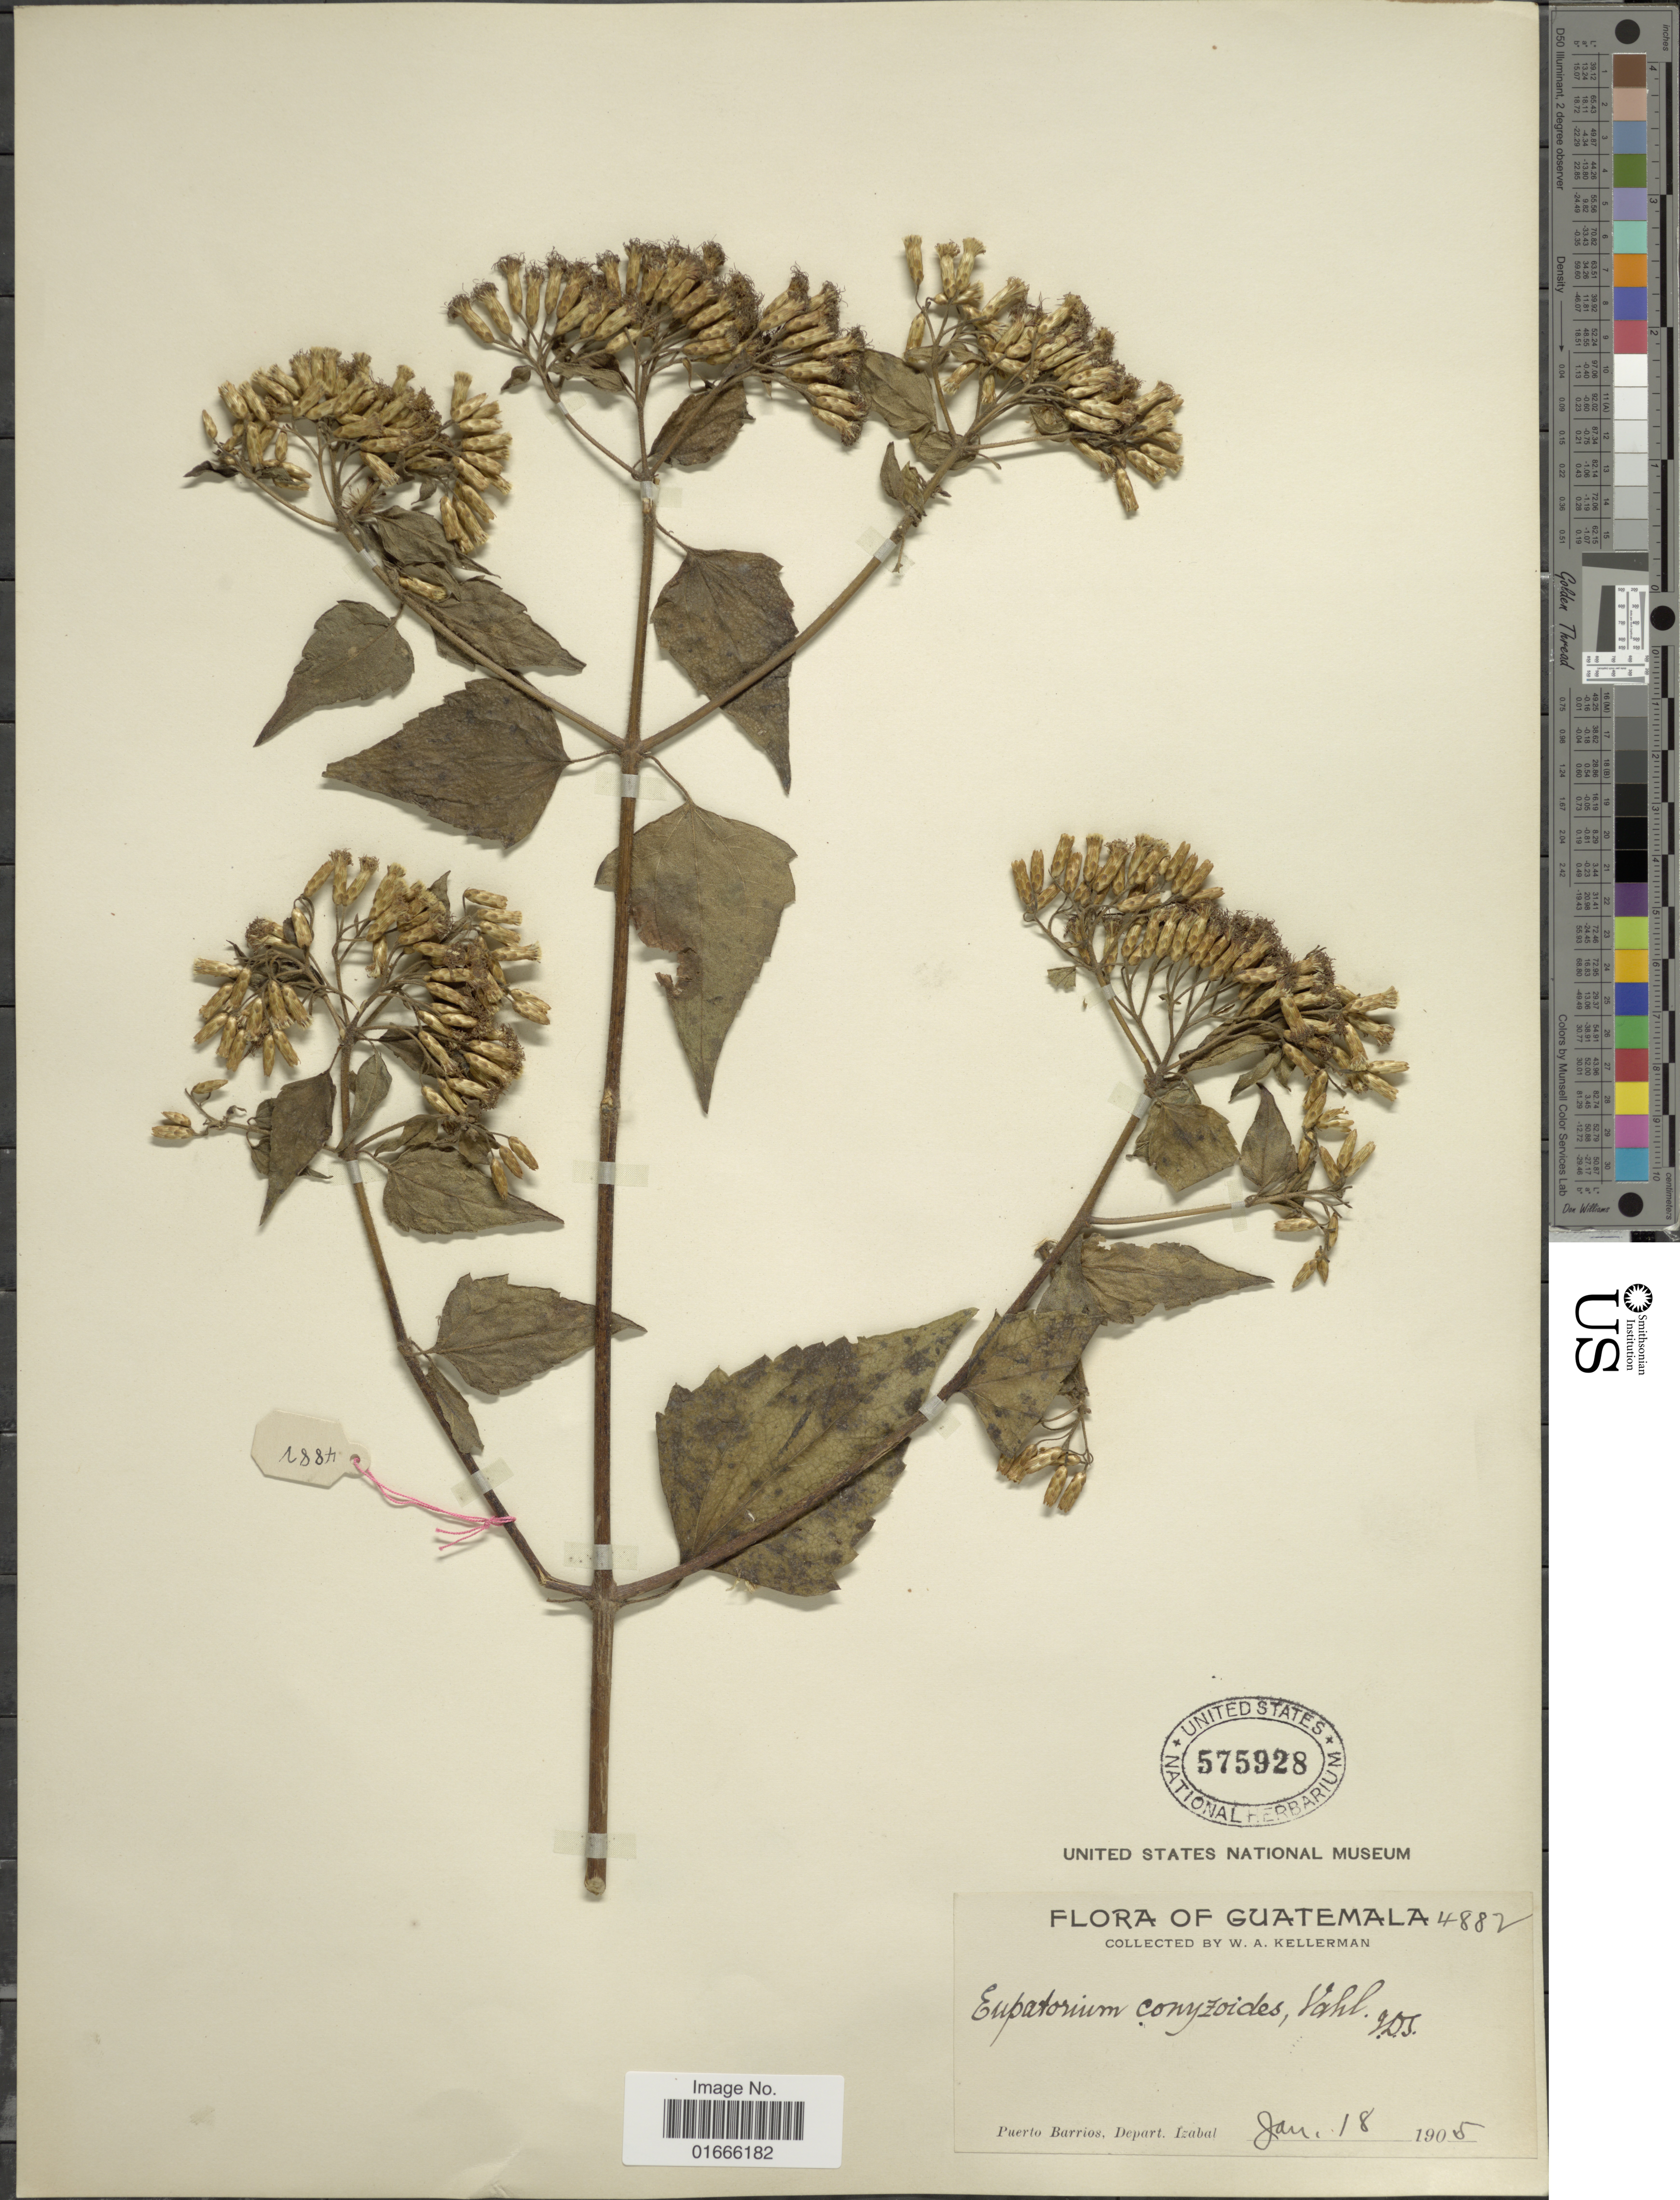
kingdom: Plantae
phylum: Tracheophyta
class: Magnoliopsida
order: Asterales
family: Asteraceae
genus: Chromolaena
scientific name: Chromolaena odorata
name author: (L.) R.M. King & H. Rob.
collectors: W. Kellerman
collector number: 4882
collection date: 1905-01-18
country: Guatemala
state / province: Izabal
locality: Puerto Barrios, Depart. Izabal.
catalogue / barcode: US 575928